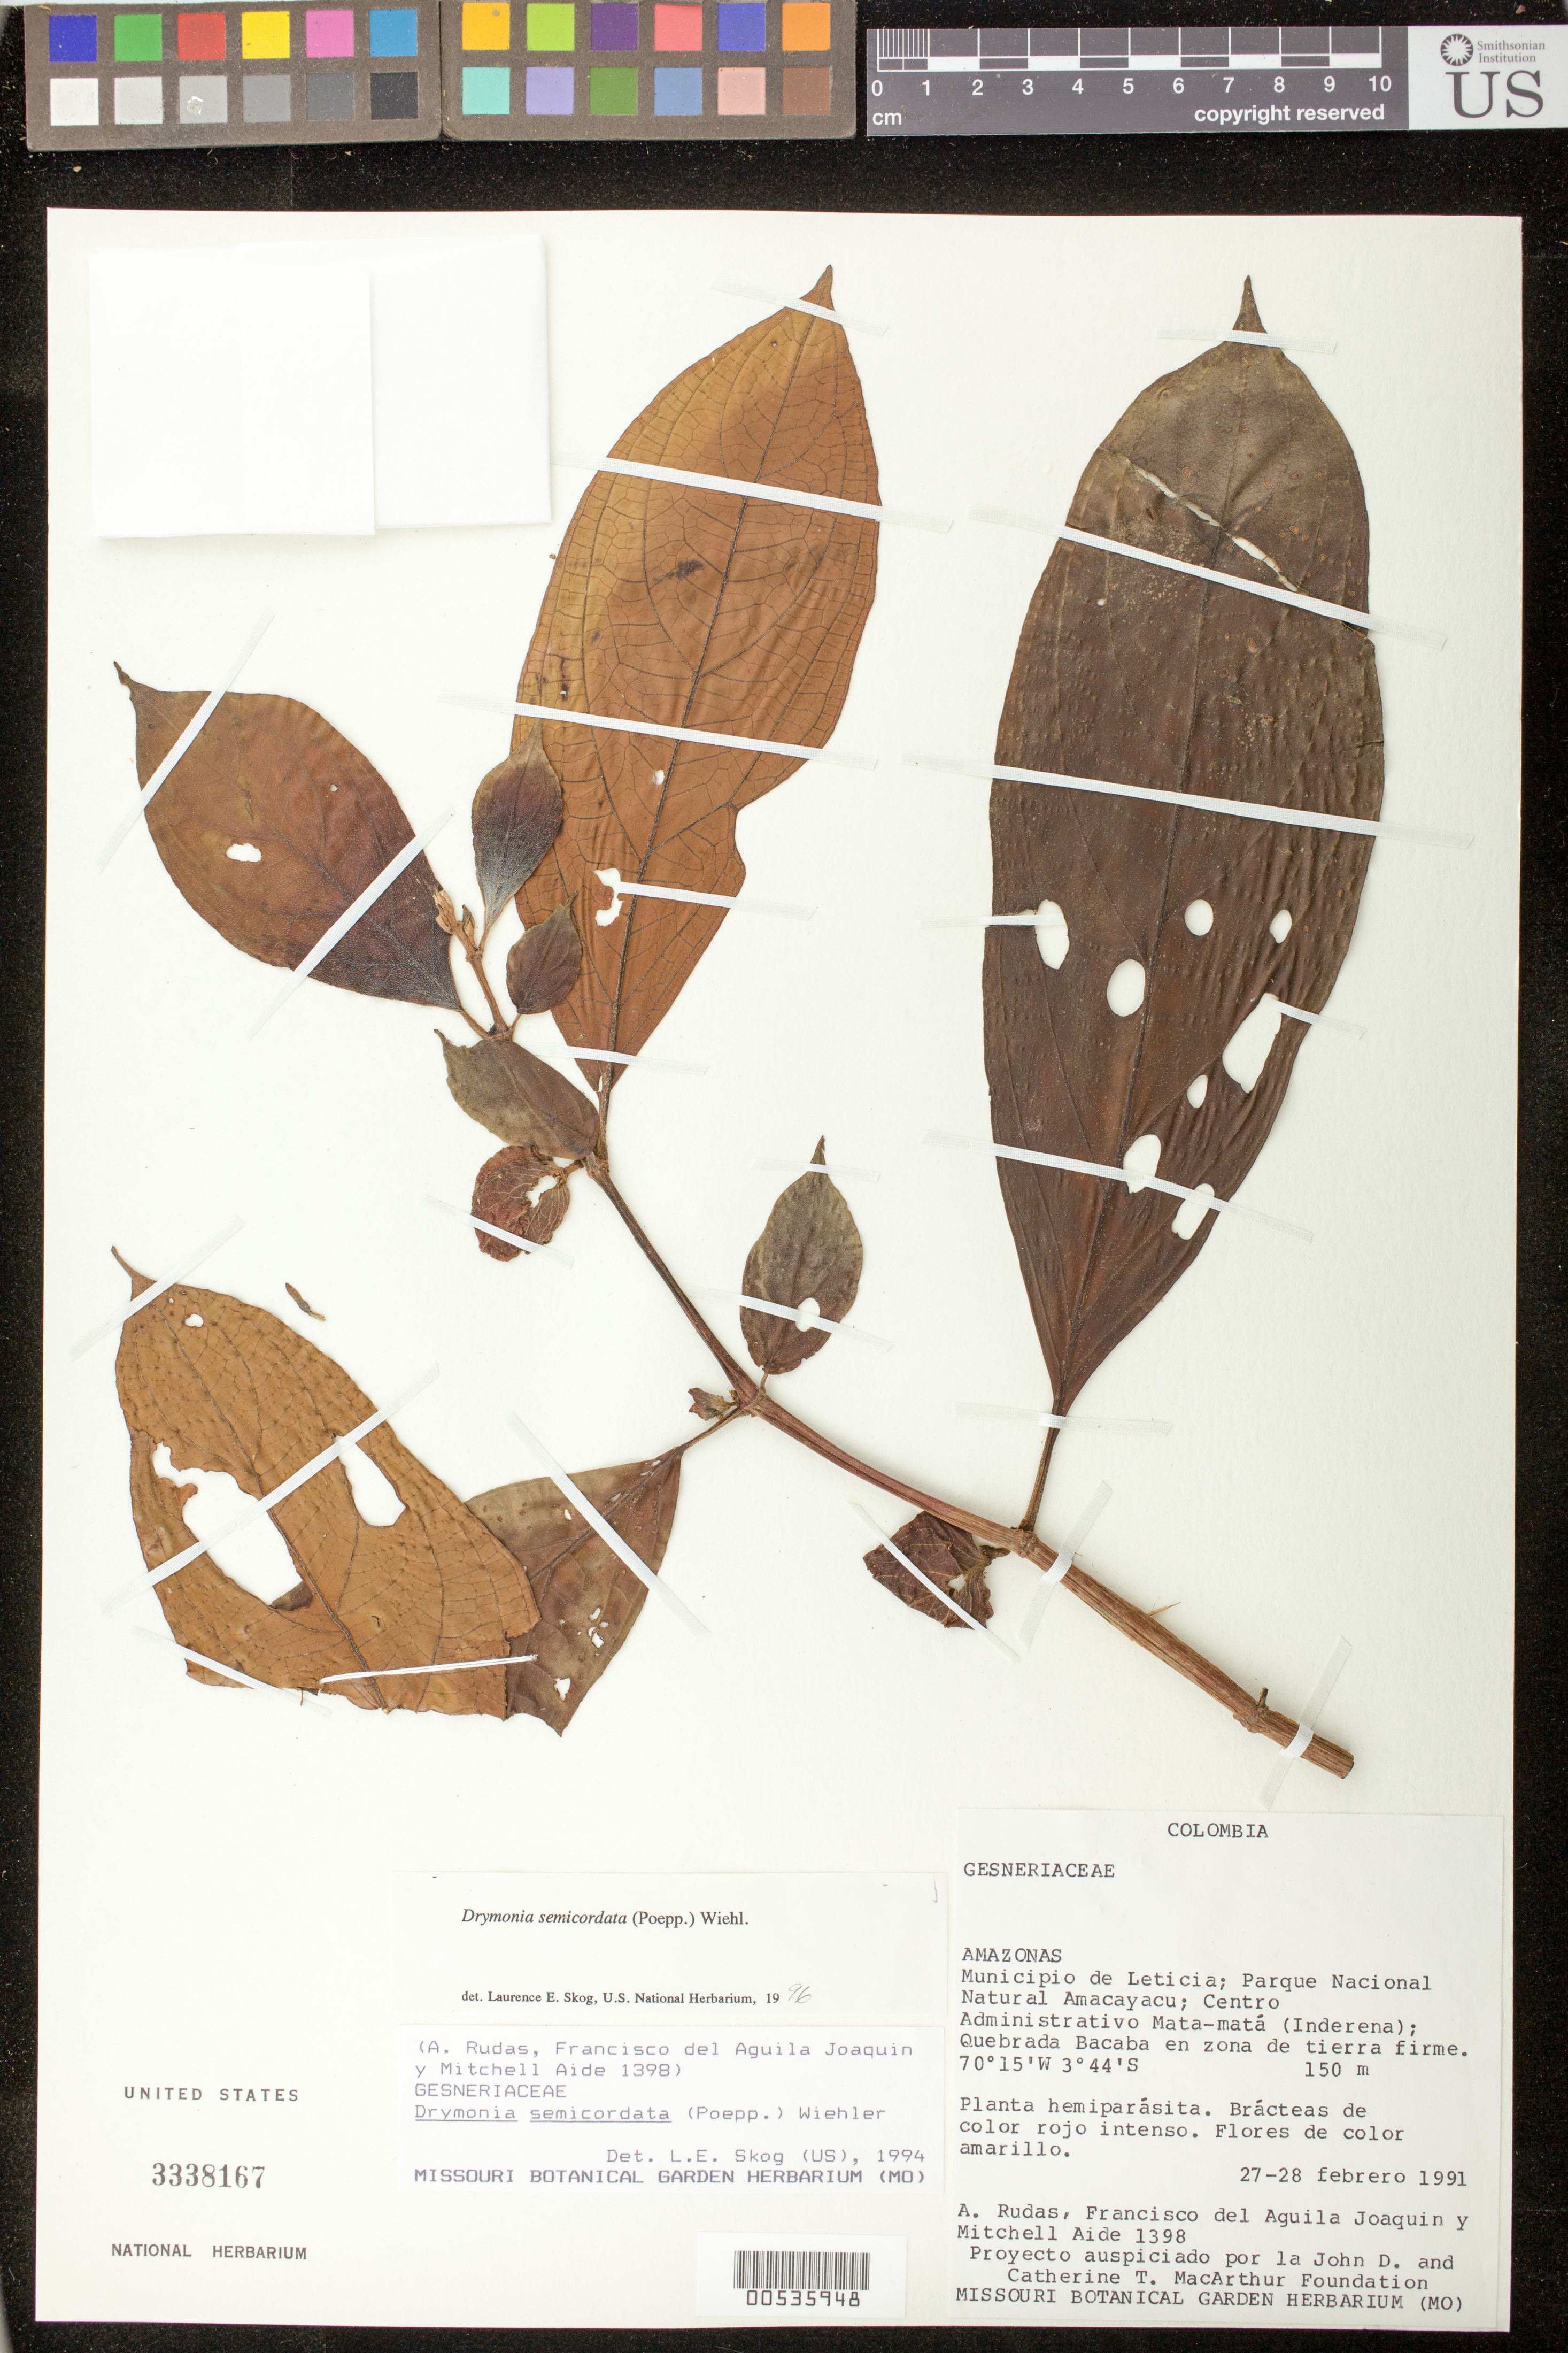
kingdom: Plantae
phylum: Tracheophyta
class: Magnoliopsida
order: Lamiales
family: Gesneriaceae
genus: Drymonia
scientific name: Drymonia semicordata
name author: (Poepp.) Wiehler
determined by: Skog, Laurence E.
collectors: A. Rudas & et al.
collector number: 1398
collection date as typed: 27-28 Feb 1991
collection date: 1991-02-27/1991-02-28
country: Colombia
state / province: Amazônas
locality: Mpio. de Leticia; Parque Nacional Natural Amacayacu; Centro Administrativo Mata-matá (Inderena); Quebrada Bacaba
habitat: En zona de tierra firme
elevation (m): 150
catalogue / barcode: US 3338167